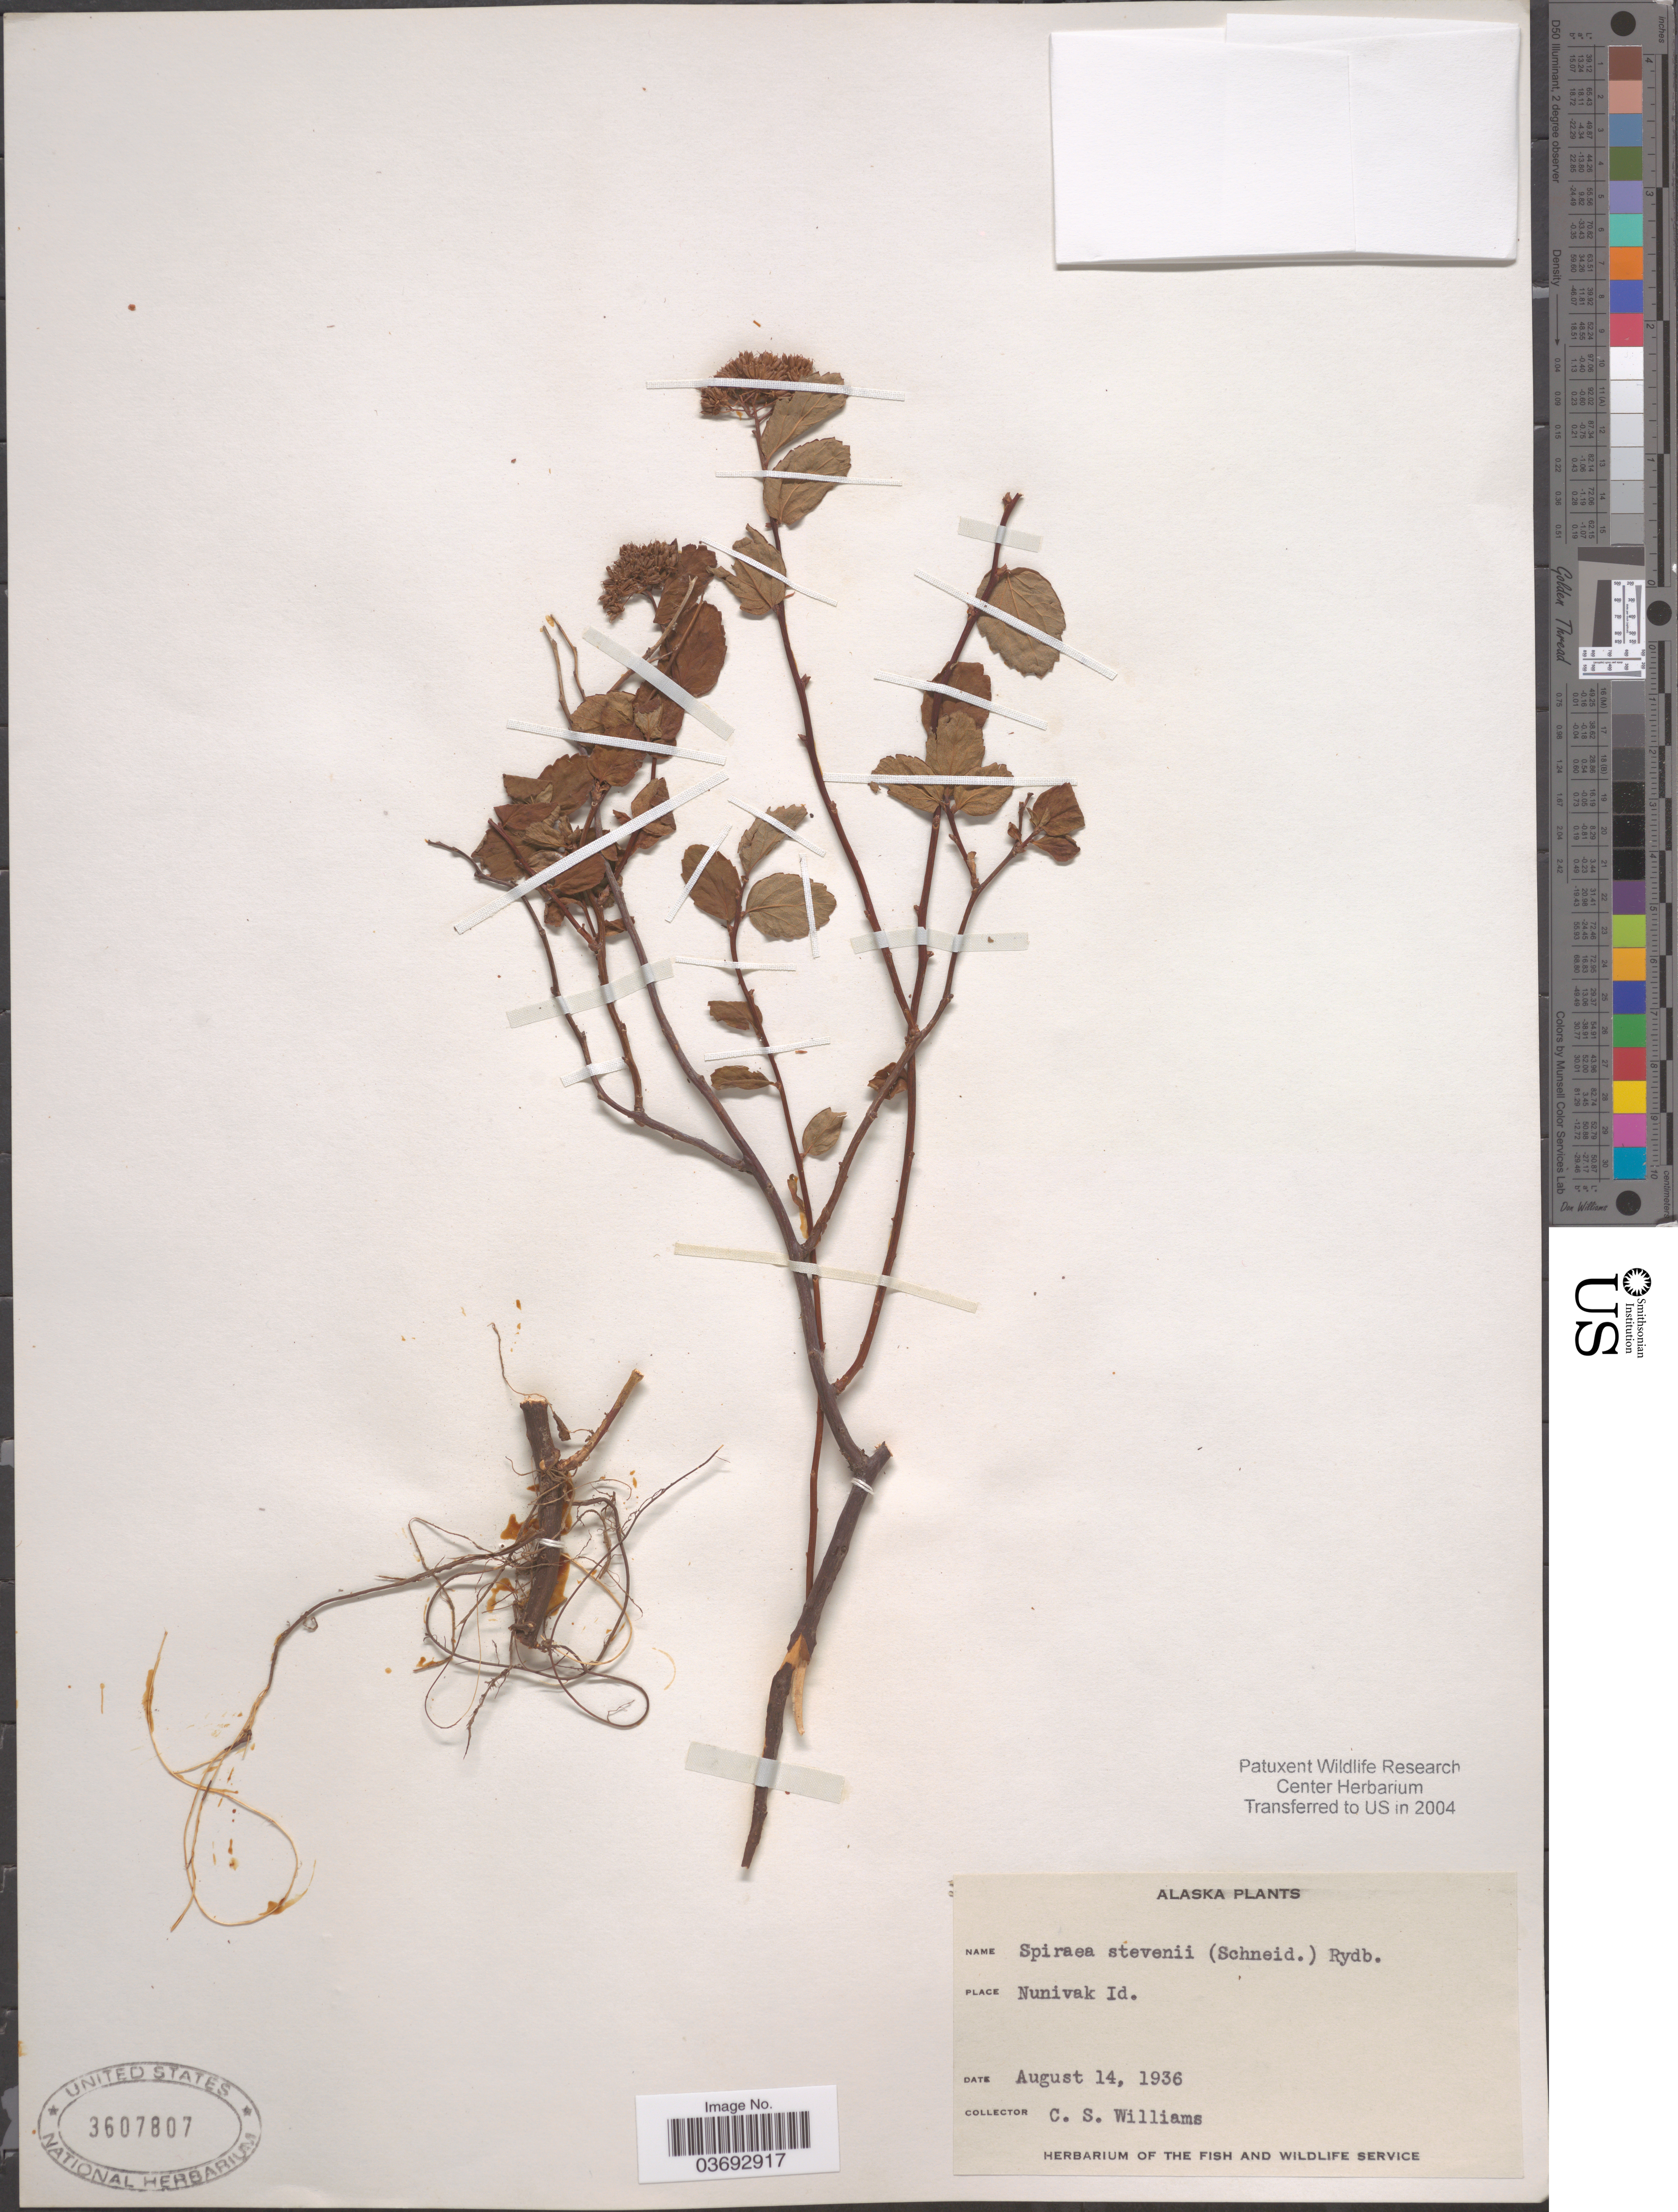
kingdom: Plantae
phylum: Tracheophyta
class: Magnoliopsida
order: Rosales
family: Rosaceae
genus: Spiraea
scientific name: Spiraea stevenii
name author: (C.K. Schneid.) Rydb.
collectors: C. Williams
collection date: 1936-08-14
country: United States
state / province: Alaska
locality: Nunivak Id.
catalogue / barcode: US 3607807